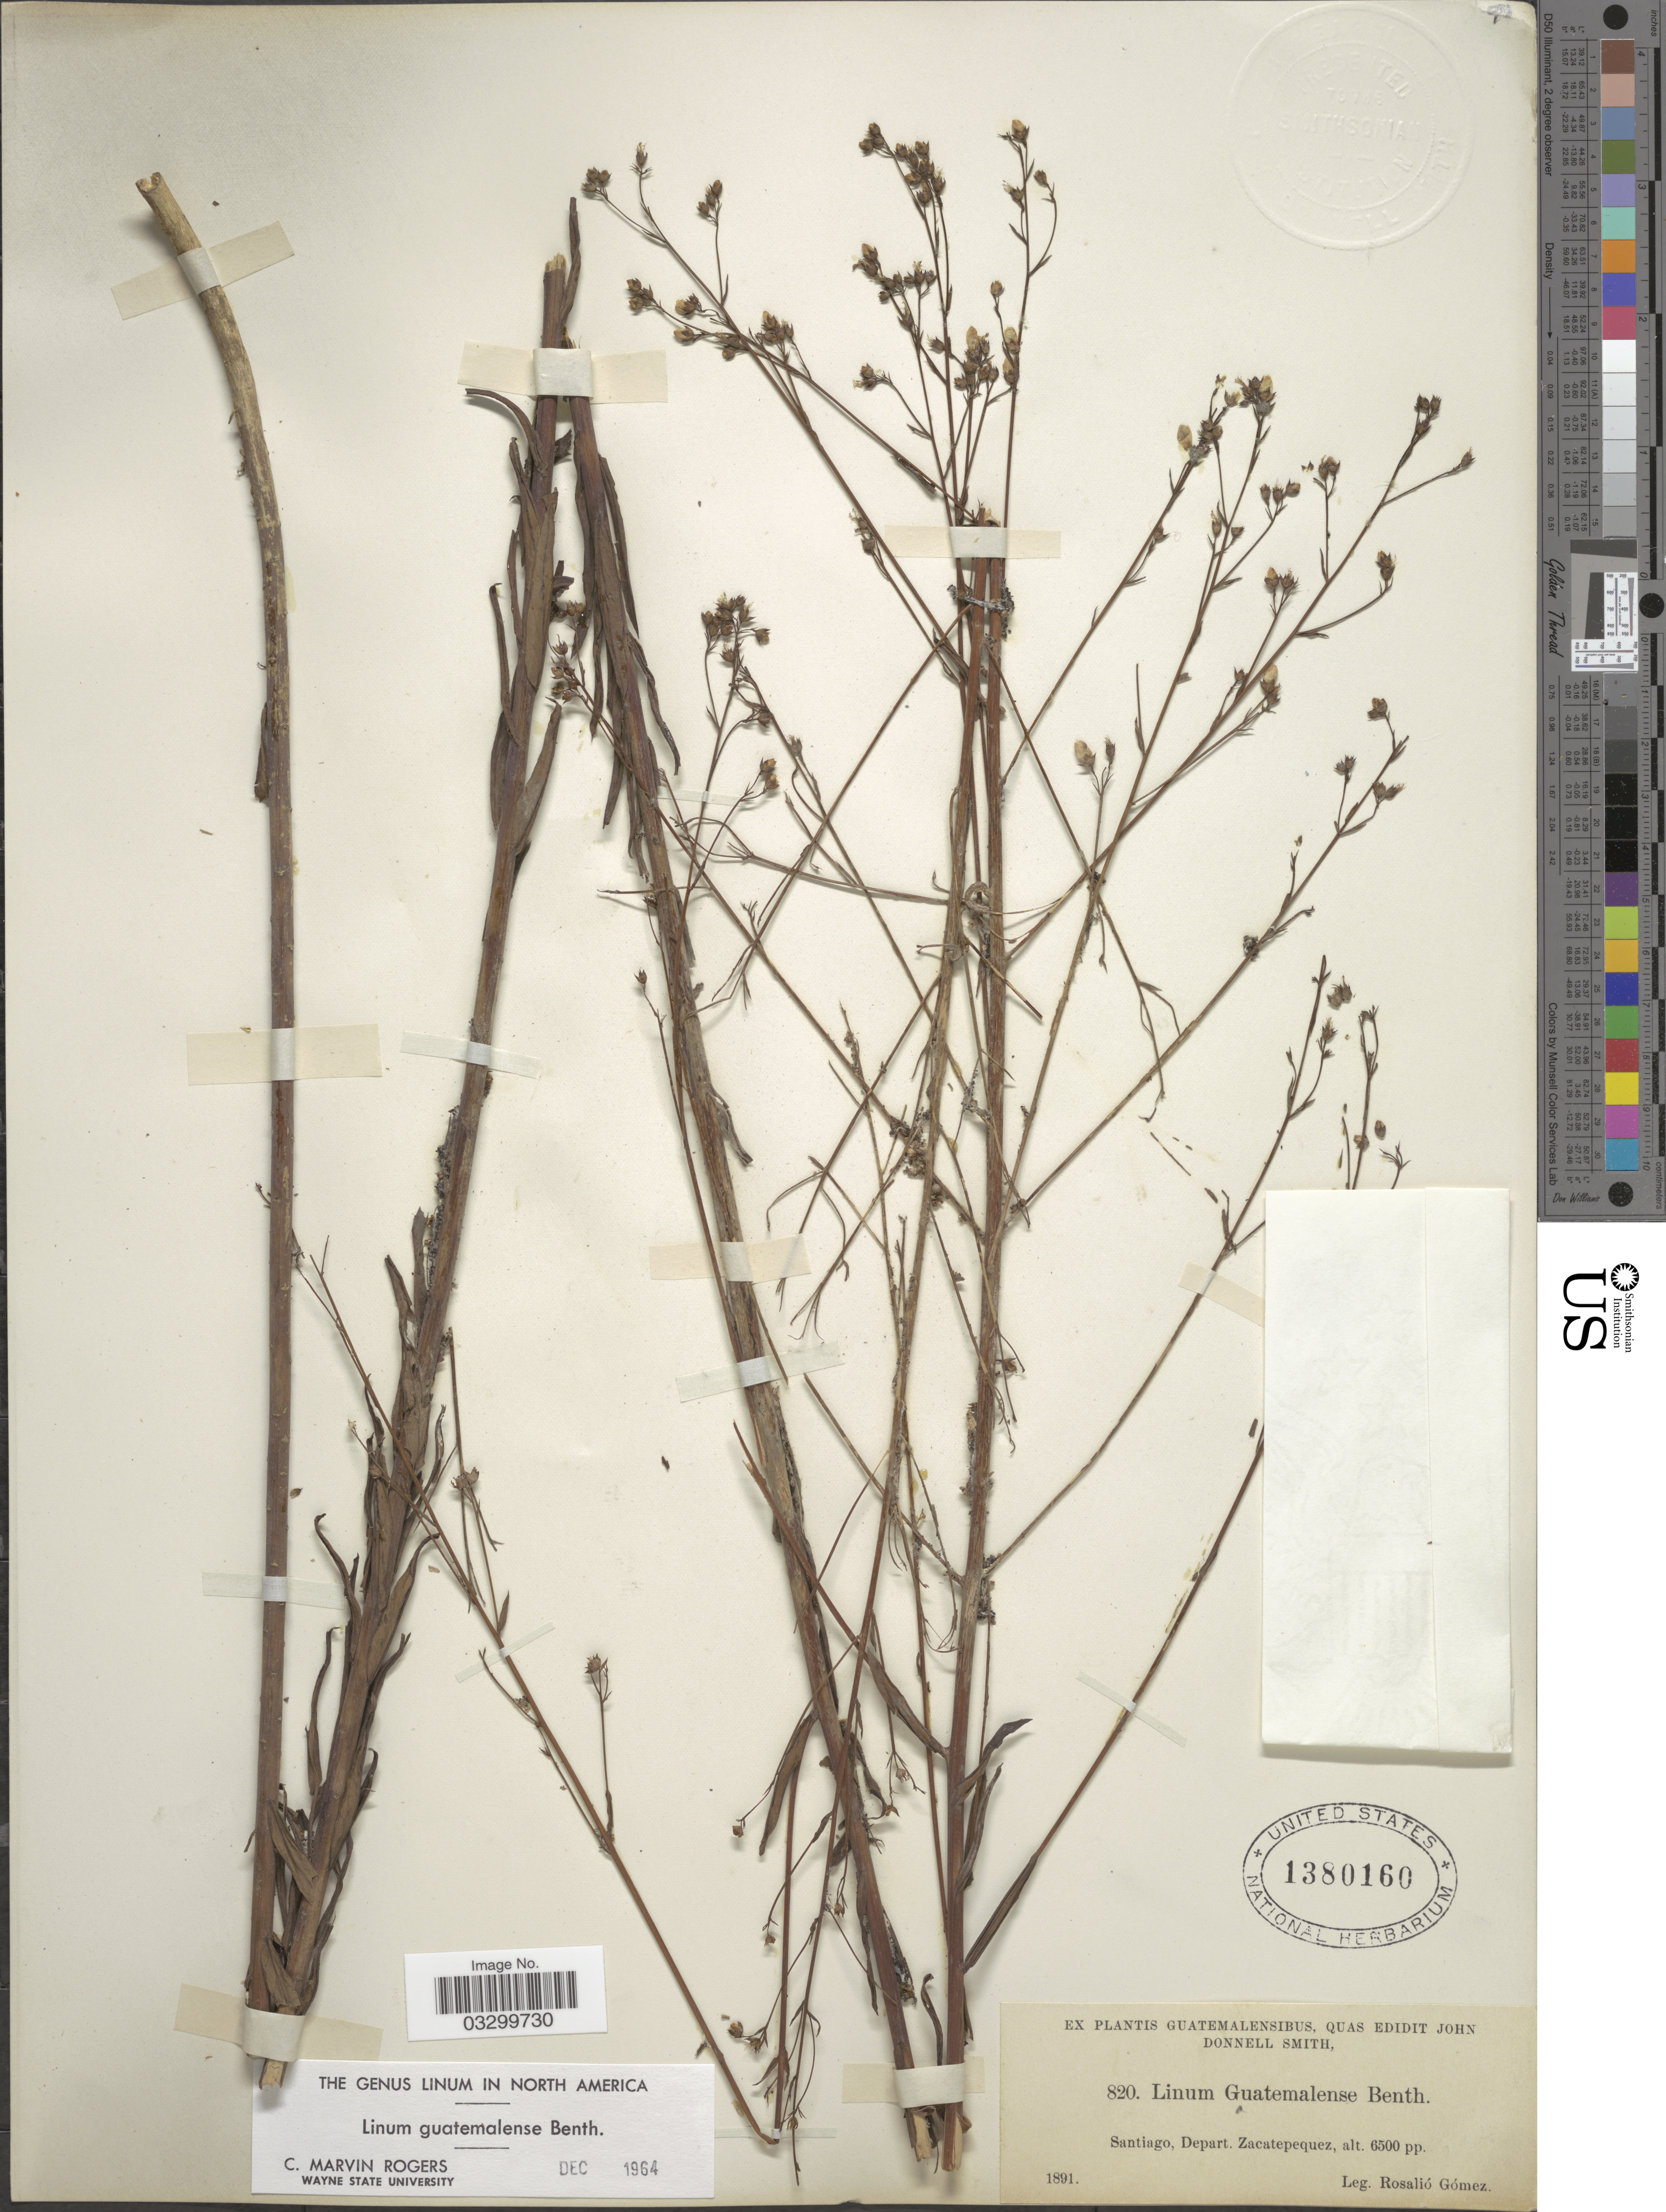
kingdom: Plantae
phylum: Tracheophyta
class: Magnoliopsida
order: Malpighiales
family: Linaceae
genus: Linum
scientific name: Linum guatemalense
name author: Benth.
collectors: R. Gómez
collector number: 820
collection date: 1891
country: Guatemala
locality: Santiago, Depart, Zacatepequez.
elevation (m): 1981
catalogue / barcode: US 1380160